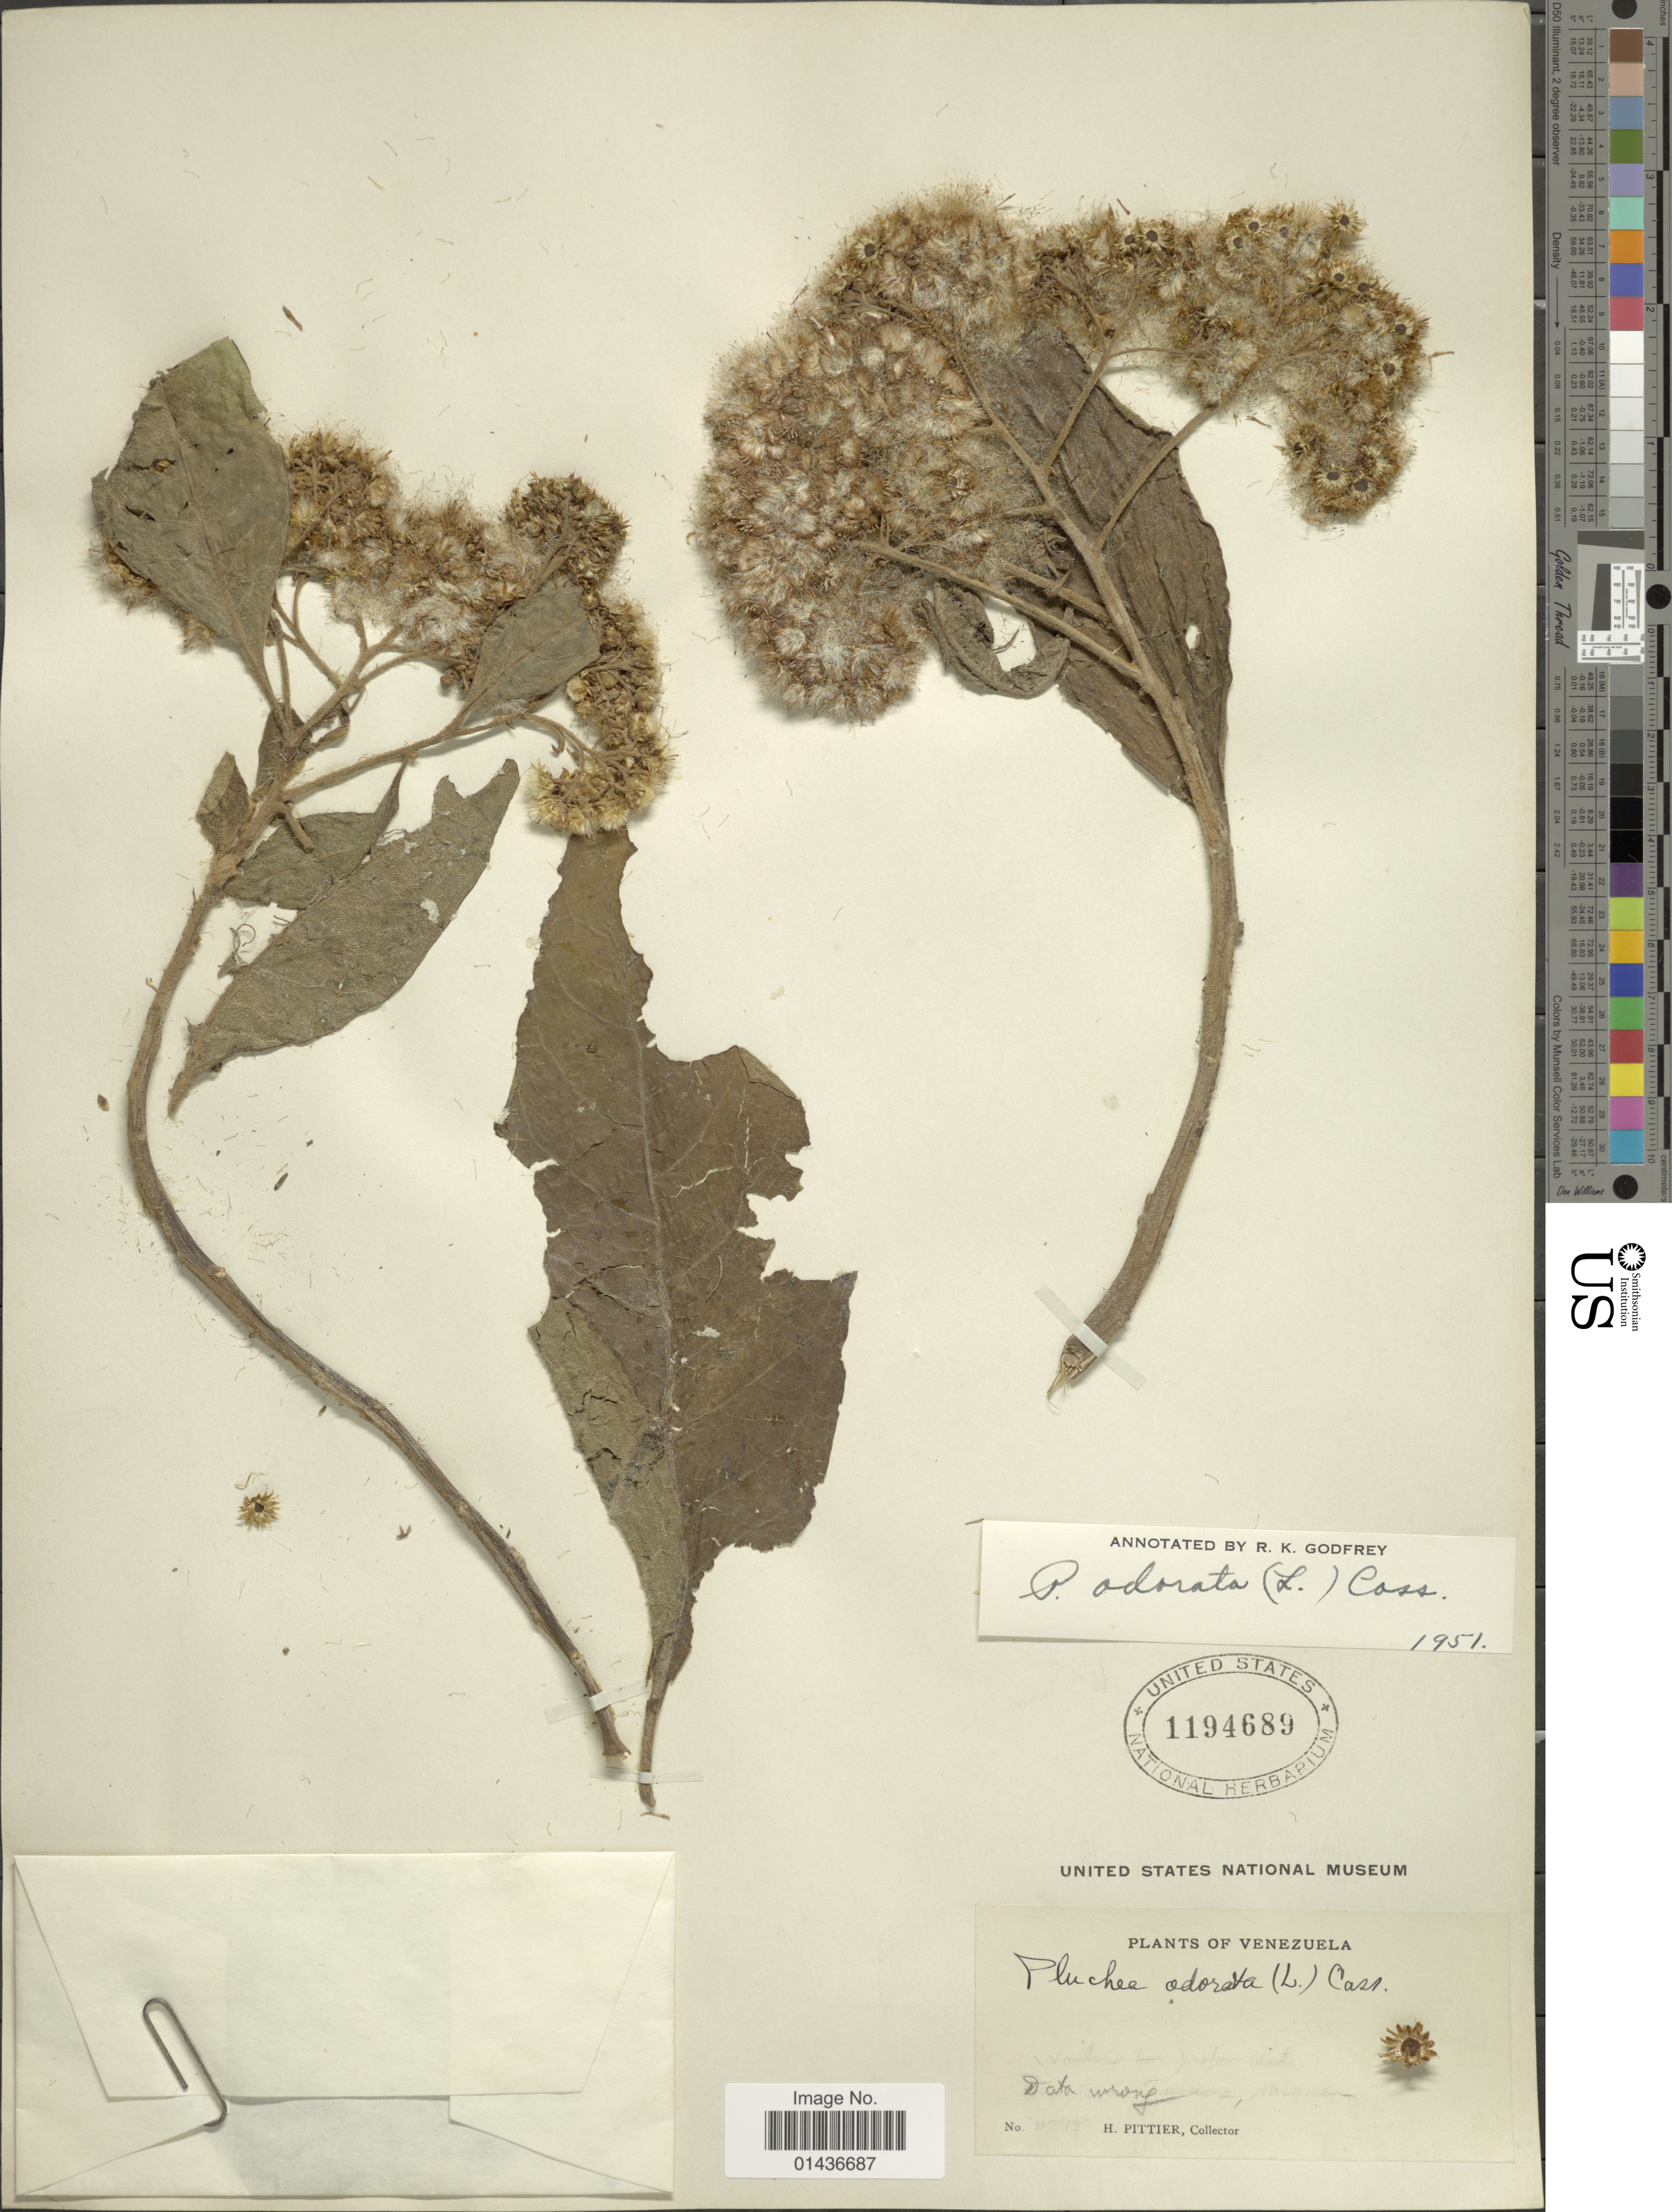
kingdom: Plantae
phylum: Tracheophyta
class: Magnoliopsida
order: Asterales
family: Asteraceae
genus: Pluchea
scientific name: Pluchea carolinensis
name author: (Jacq.) D. Don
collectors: H. F. Pittier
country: Venezuela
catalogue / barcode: US 1194689